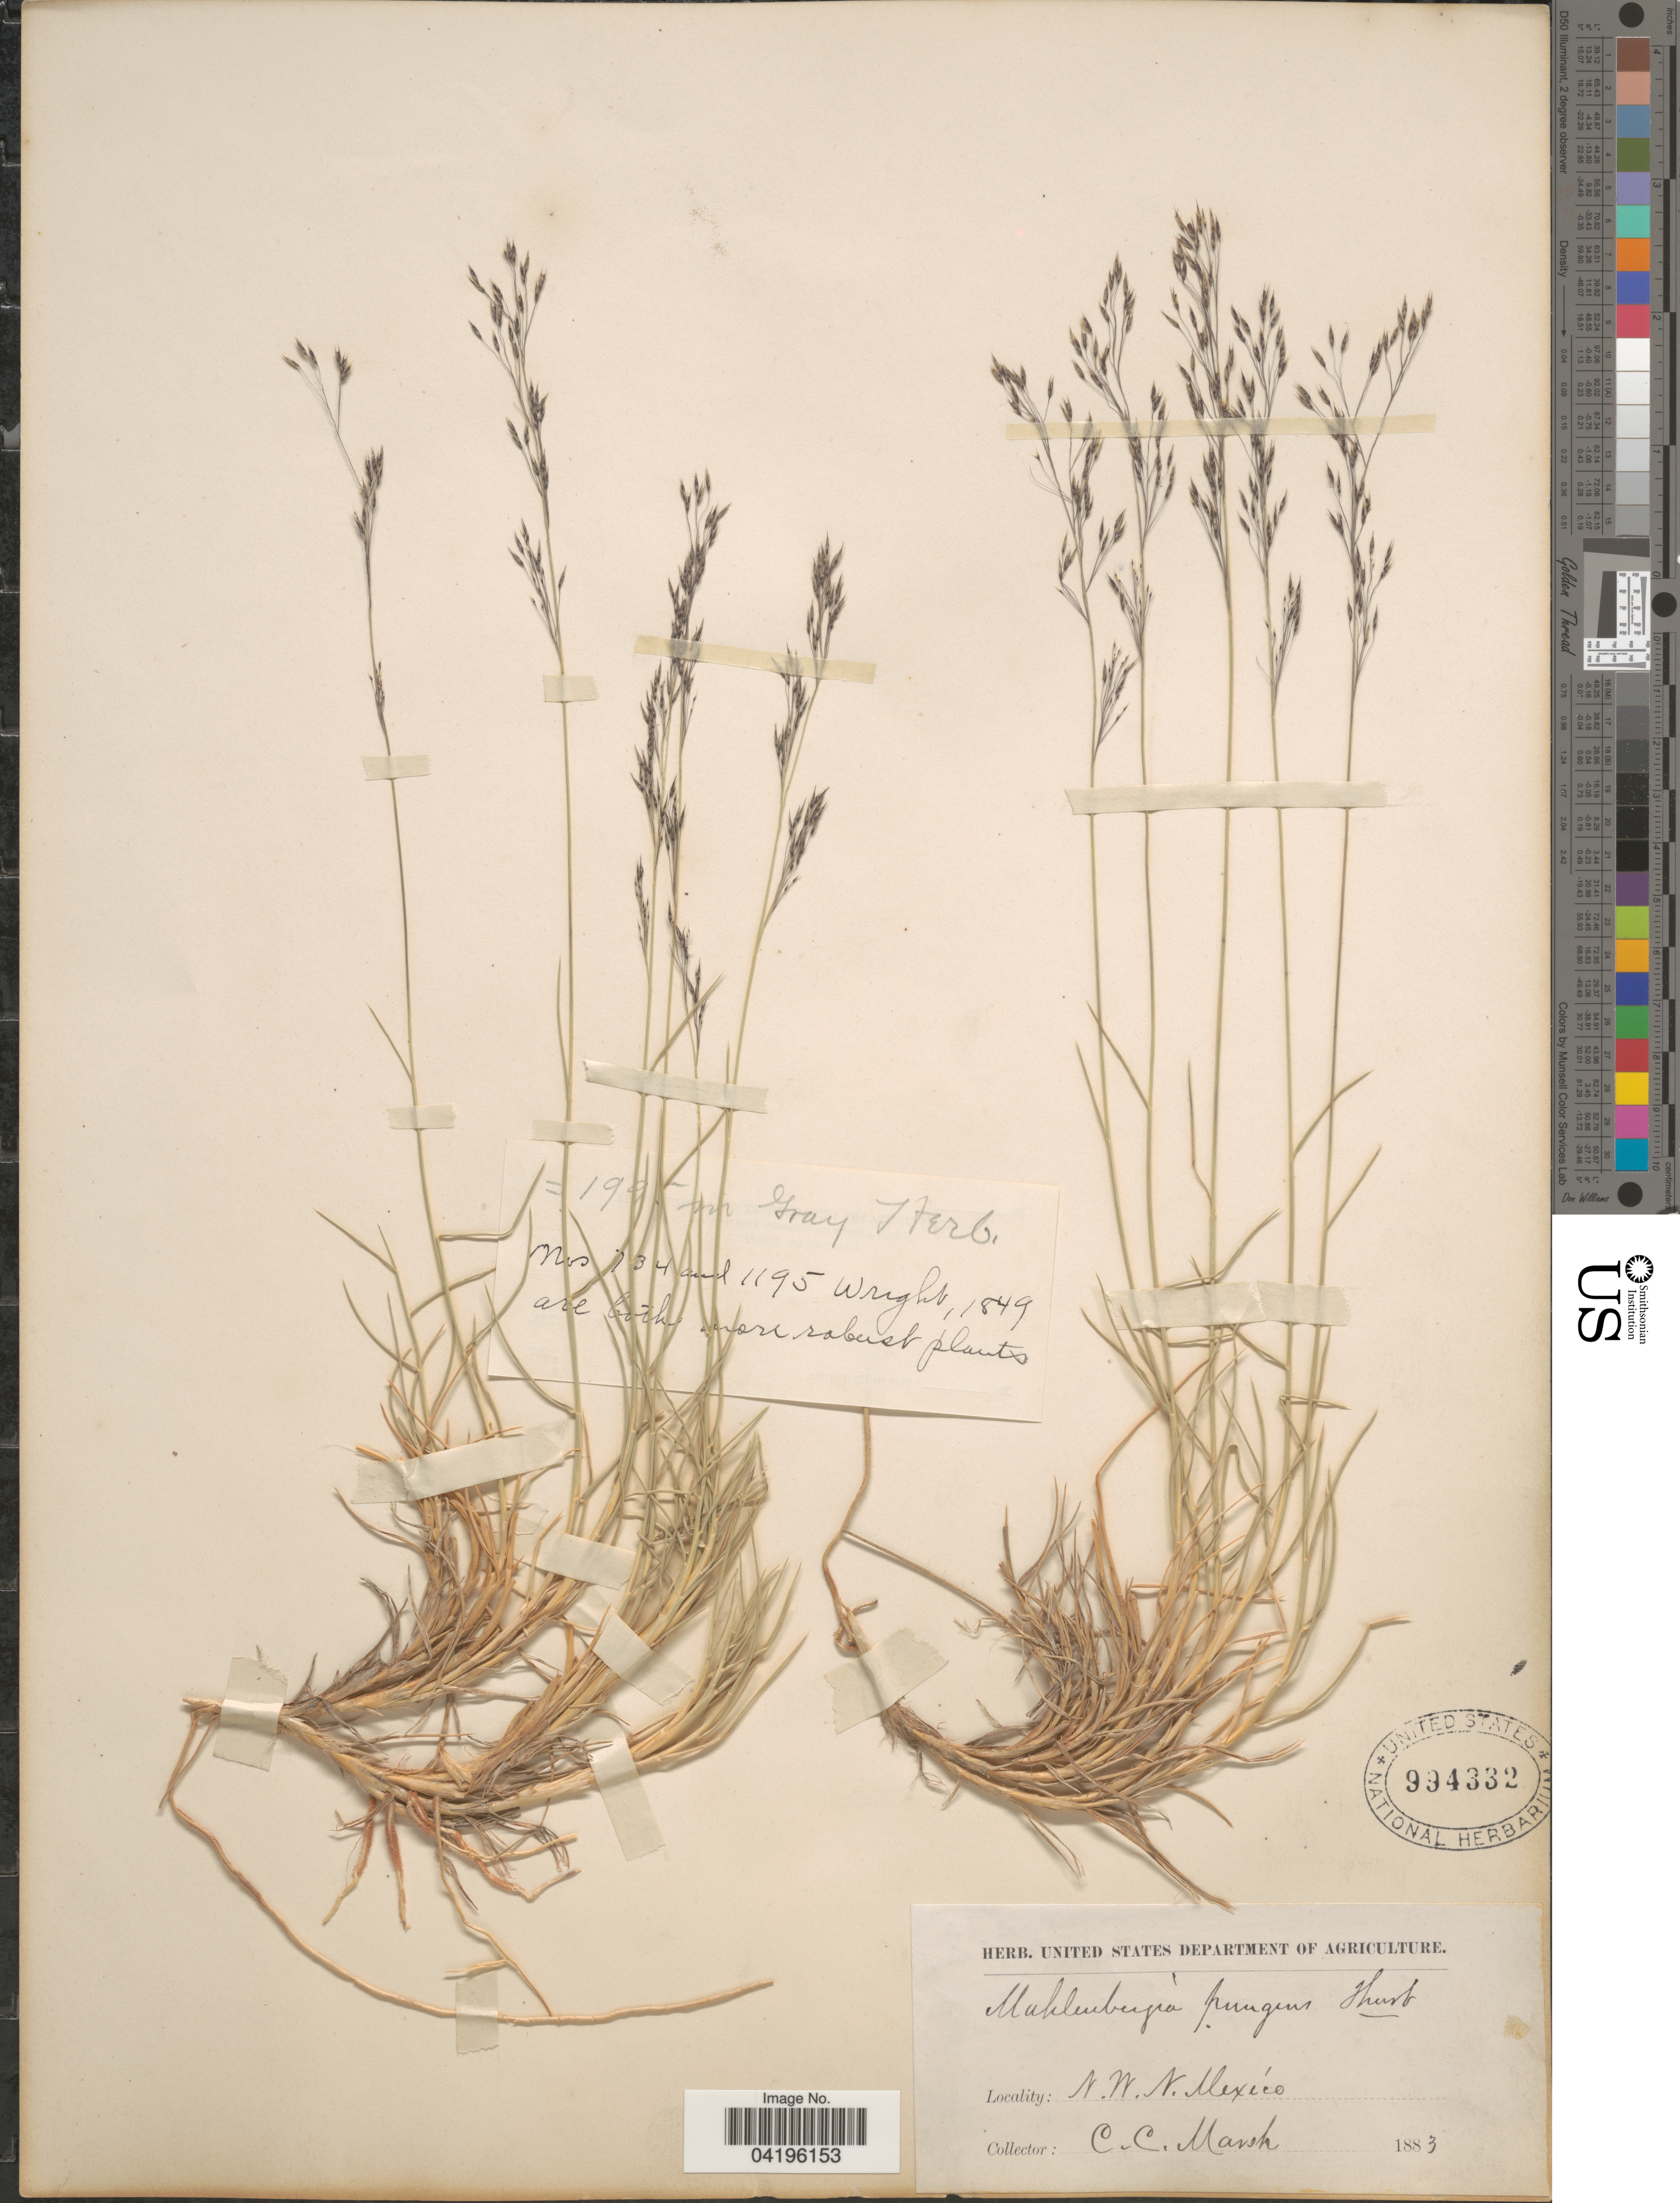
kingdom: Plantae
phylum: Tracheophyta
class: Liliopsida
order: Poales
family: Poaceae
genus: Muhlenbergia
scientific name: Muhlenbergia pungens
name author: Thurb. ex A. Gray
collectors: C. C. Marsh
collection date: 1883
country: United States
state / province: New Mexico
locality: N.W. N. Mexico.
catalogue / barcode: US 994332